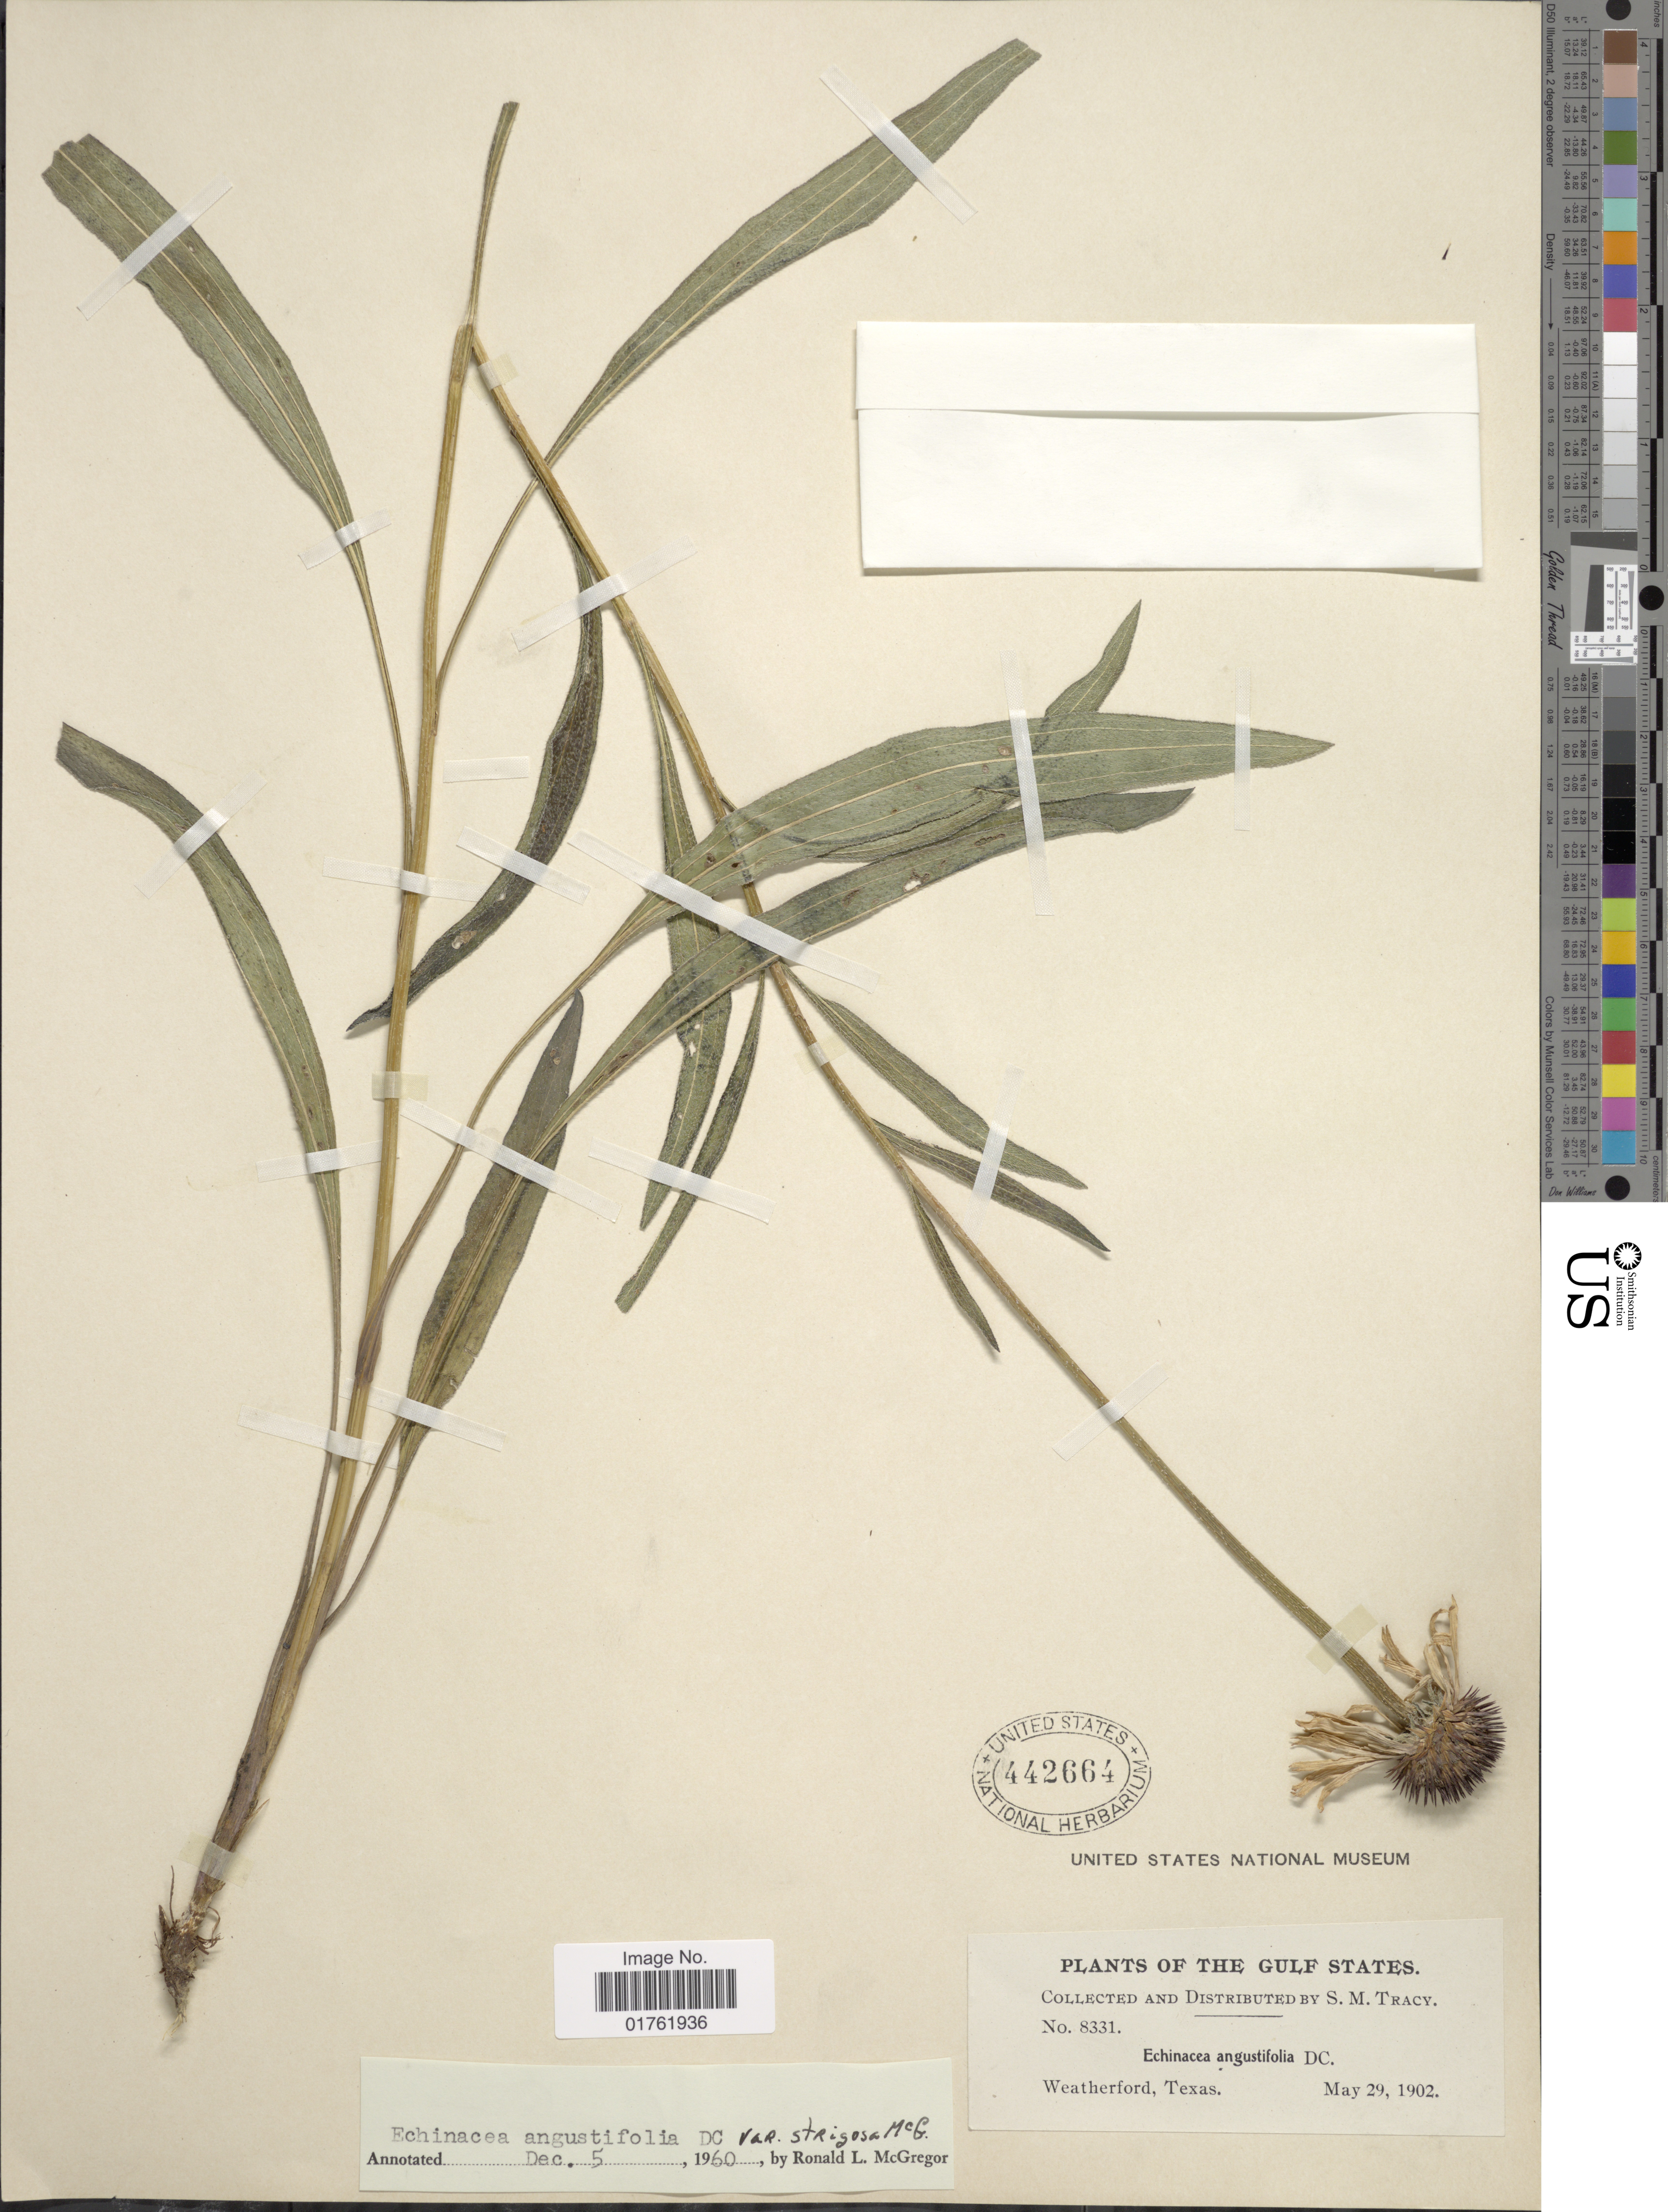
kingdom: Plantae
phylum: Tracheophyta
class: Magnoliopsida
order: Asterales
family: Asteraceae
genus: Echinacea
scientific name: Echinacea angustifolia var. strigosa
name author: McGregor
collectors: S. M. Tracy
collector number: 8331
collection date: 1902-05-29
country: United States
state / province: Texas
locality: The Gulf States, Weatherford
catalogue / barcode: US 442664